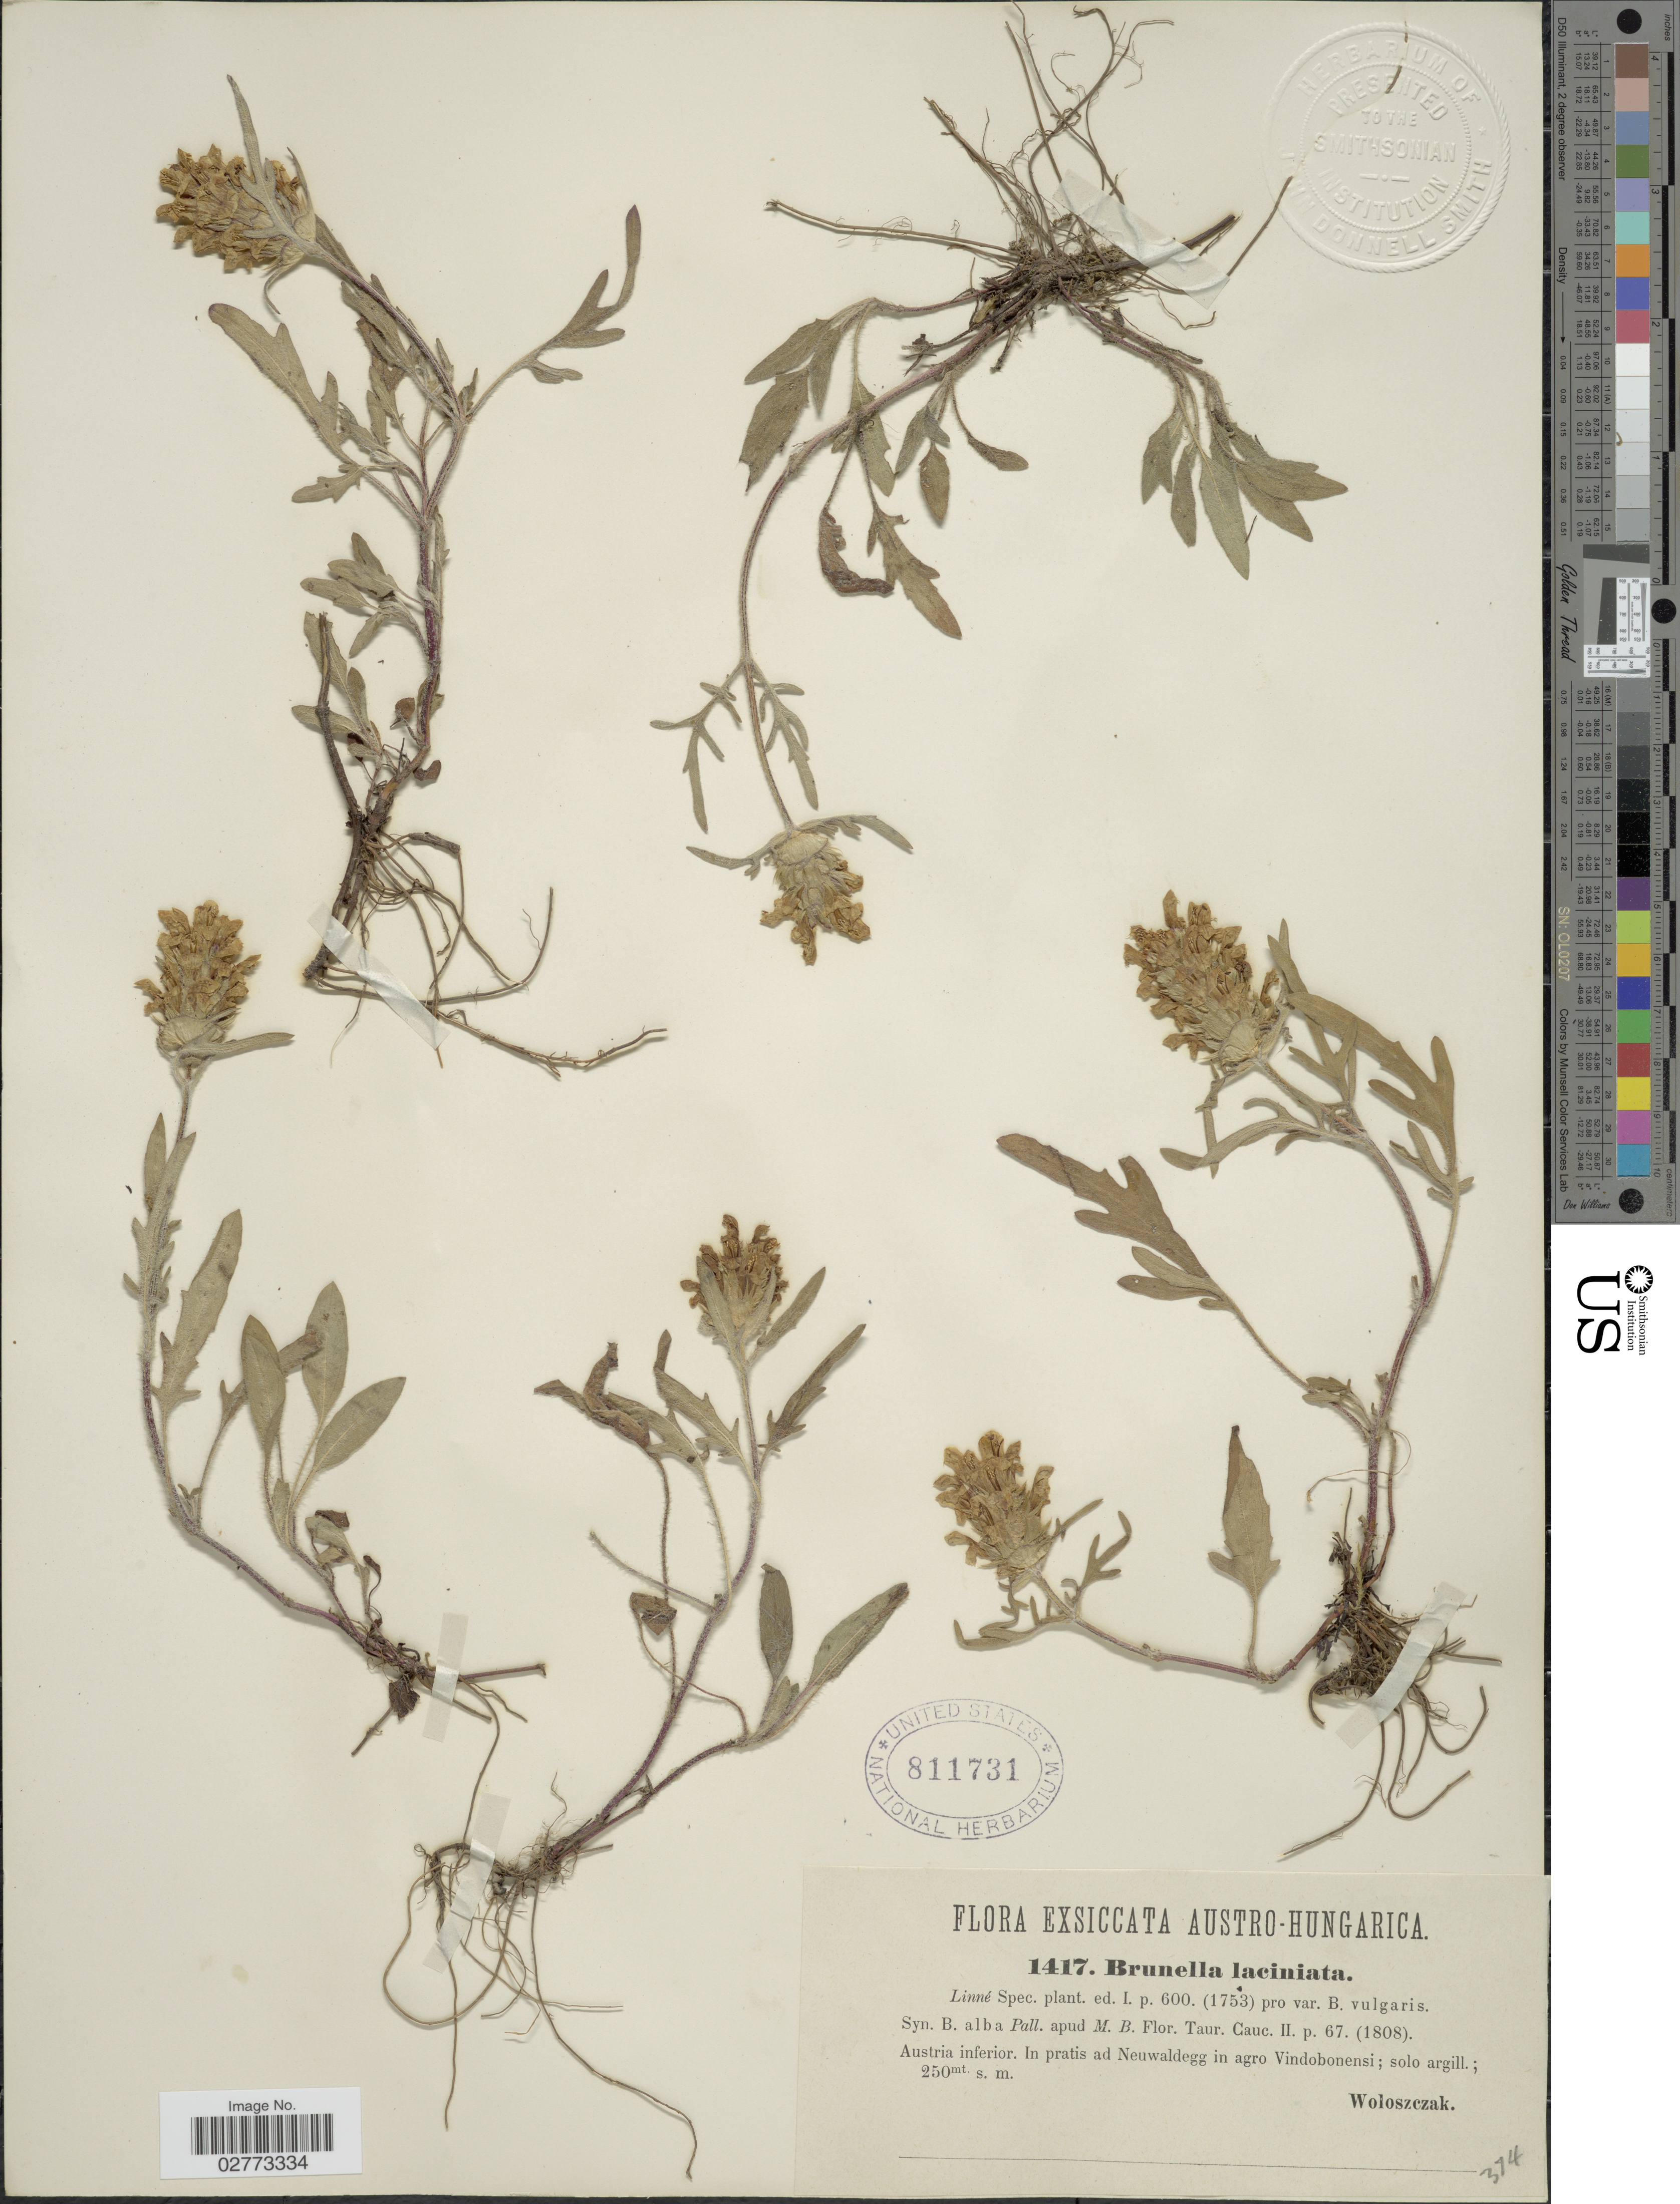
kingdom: Plantae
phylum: Tracheophyta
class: Magnoliopsida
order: Lamiales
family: Lamiaceae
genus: Prunella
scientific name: Prunella laciniata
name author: (L.) L.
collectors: Woloszczak, E.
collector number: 1417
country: Austria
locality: Austro-Hungarica. Austria inferior. In pratis ad Neuwaldegg in agro Vindobonensi.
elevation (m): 250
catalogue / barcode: US 811731